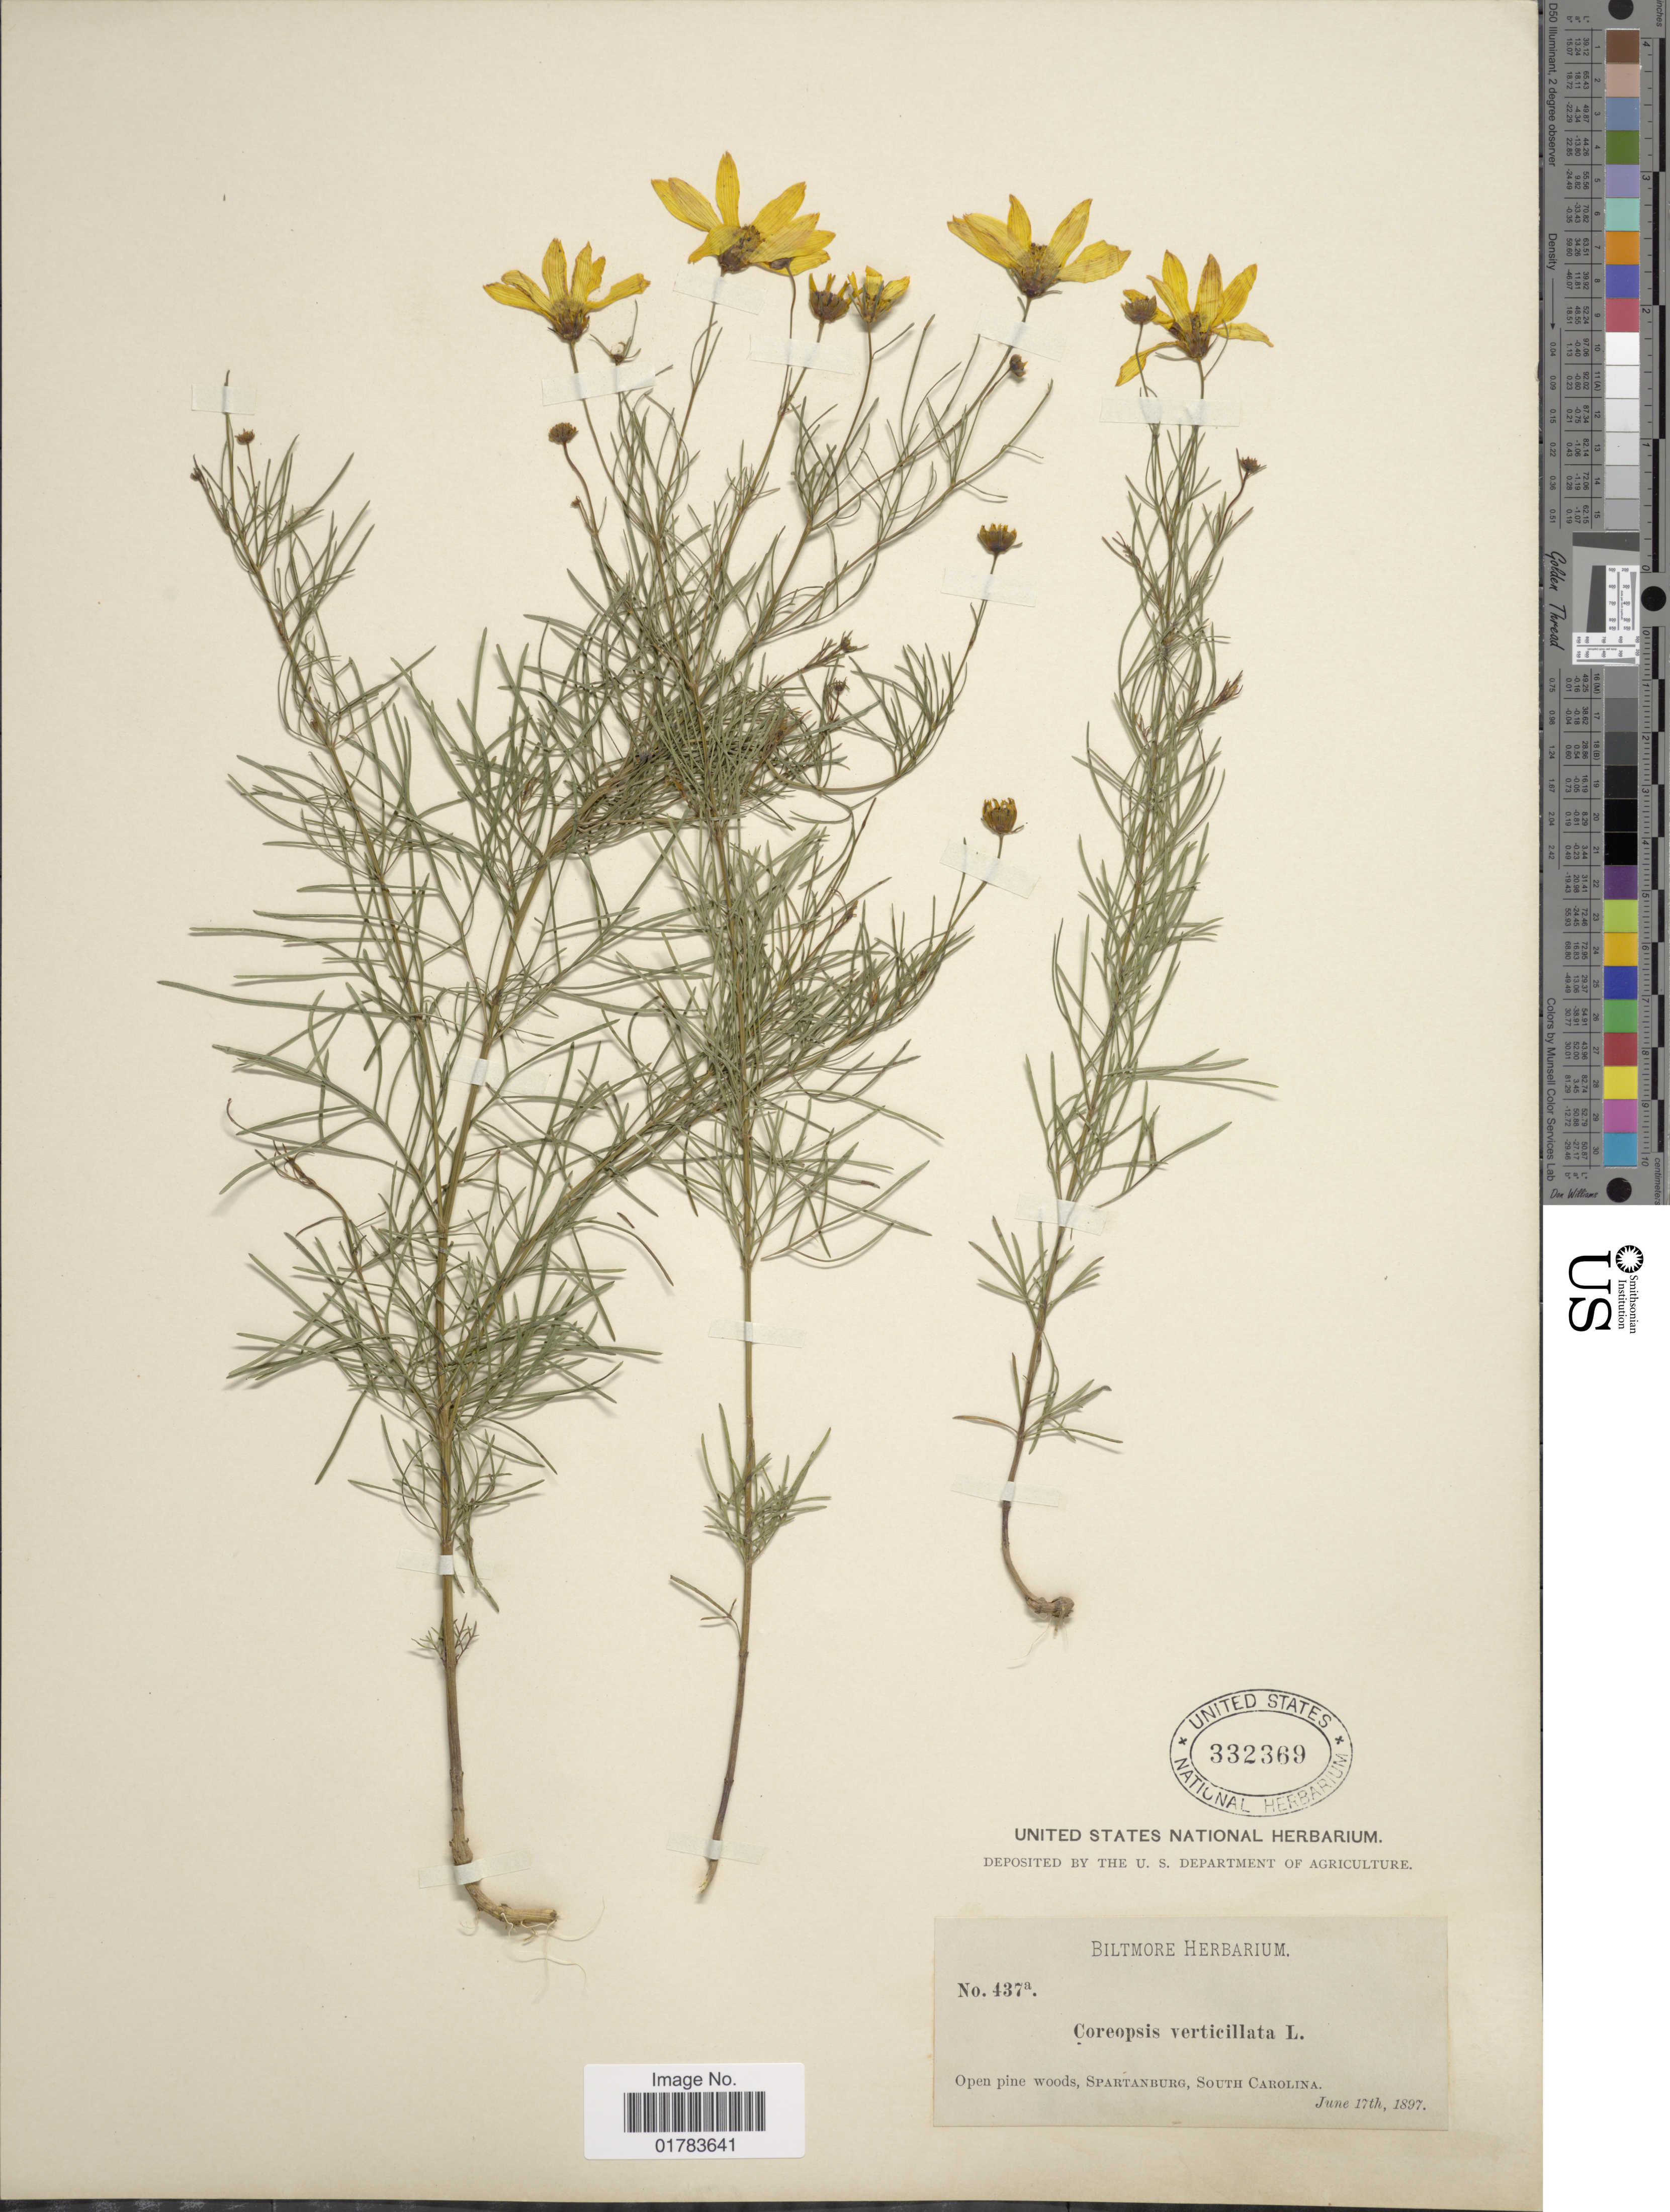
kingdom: Plantae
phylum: Tracheophyta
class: Magnoliopsida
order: Asterales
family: Asteraceae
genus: Coreopsis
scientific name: Coreopsis verticillata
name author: L.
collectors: ex herb. Biltmore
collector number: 437a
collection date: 1897-06-17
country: United States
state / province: South Carolina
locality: Spartanburg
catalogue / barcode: US 332369